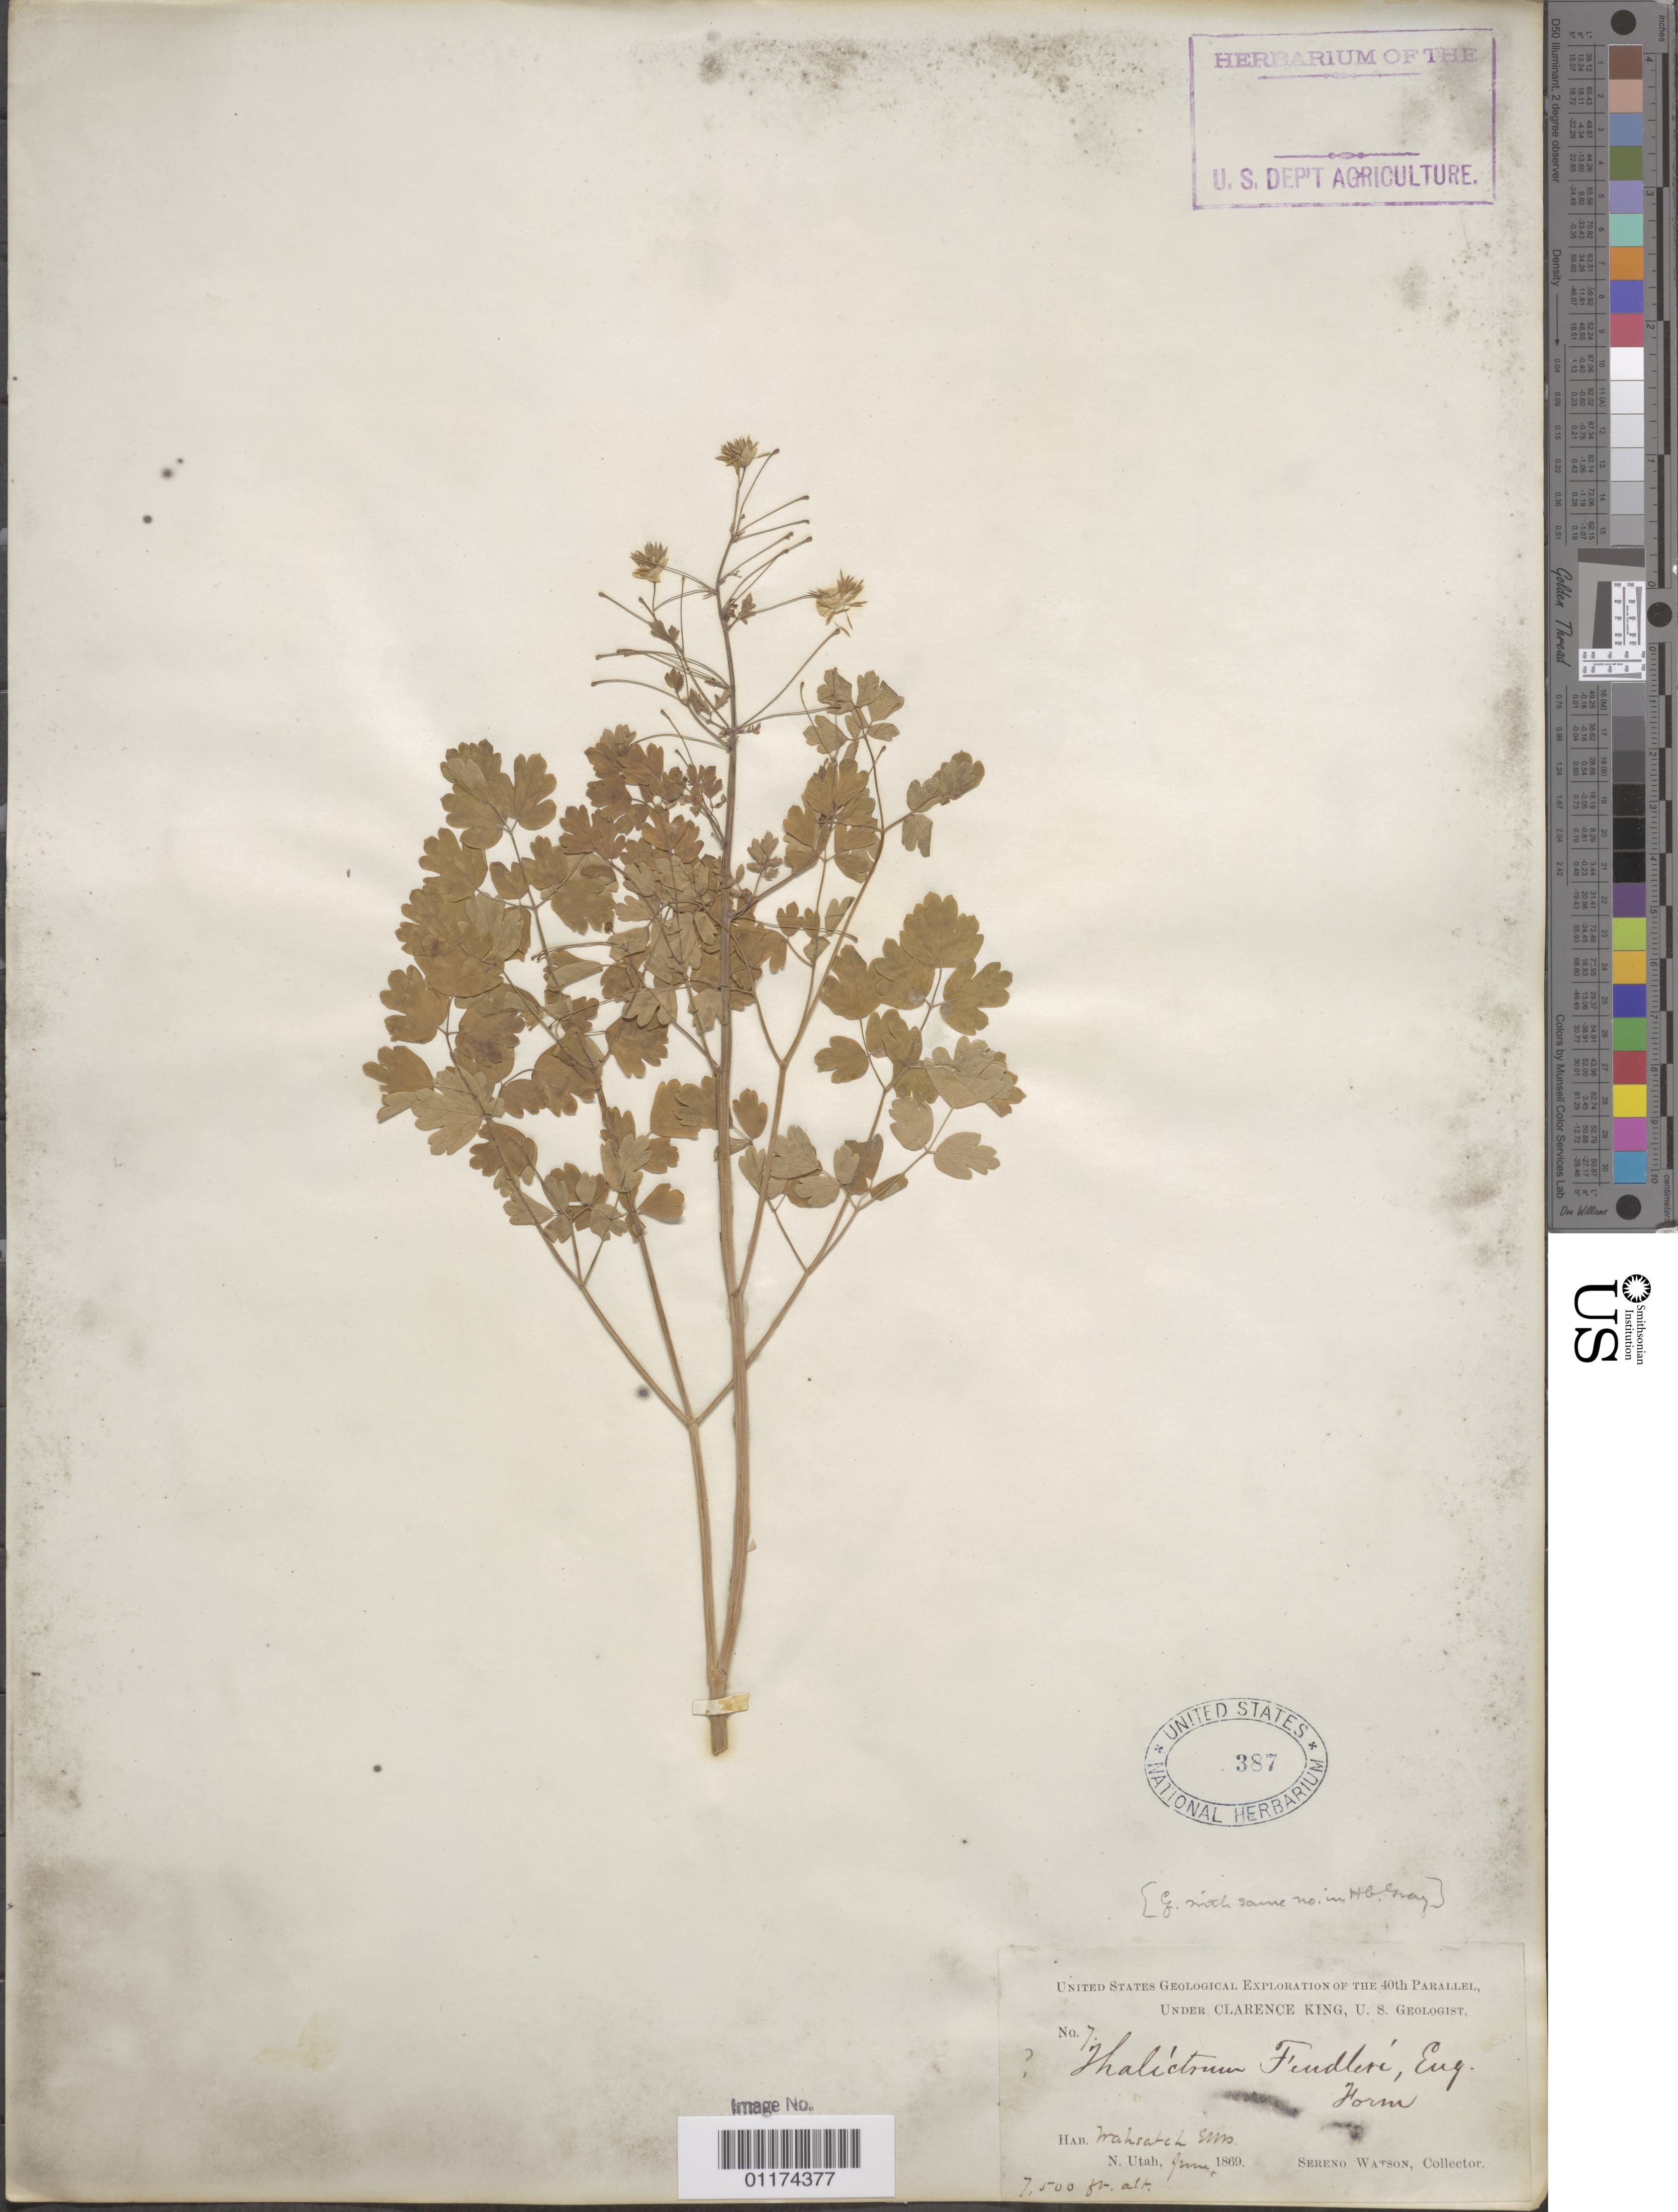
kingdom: Plantae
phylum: Tracheophyta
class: Magnoliopsida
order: Ranunculales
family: Ranunculaceae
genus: Thalictrum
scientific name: Thalictrum fendleri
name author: Engelm. ex A. Gray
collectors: S. Watson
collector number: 7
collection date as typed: Jun 1869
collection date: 1869-06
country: United States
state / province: Utah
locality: Wahsatch Mts.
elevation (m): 2286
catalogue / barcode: US 387